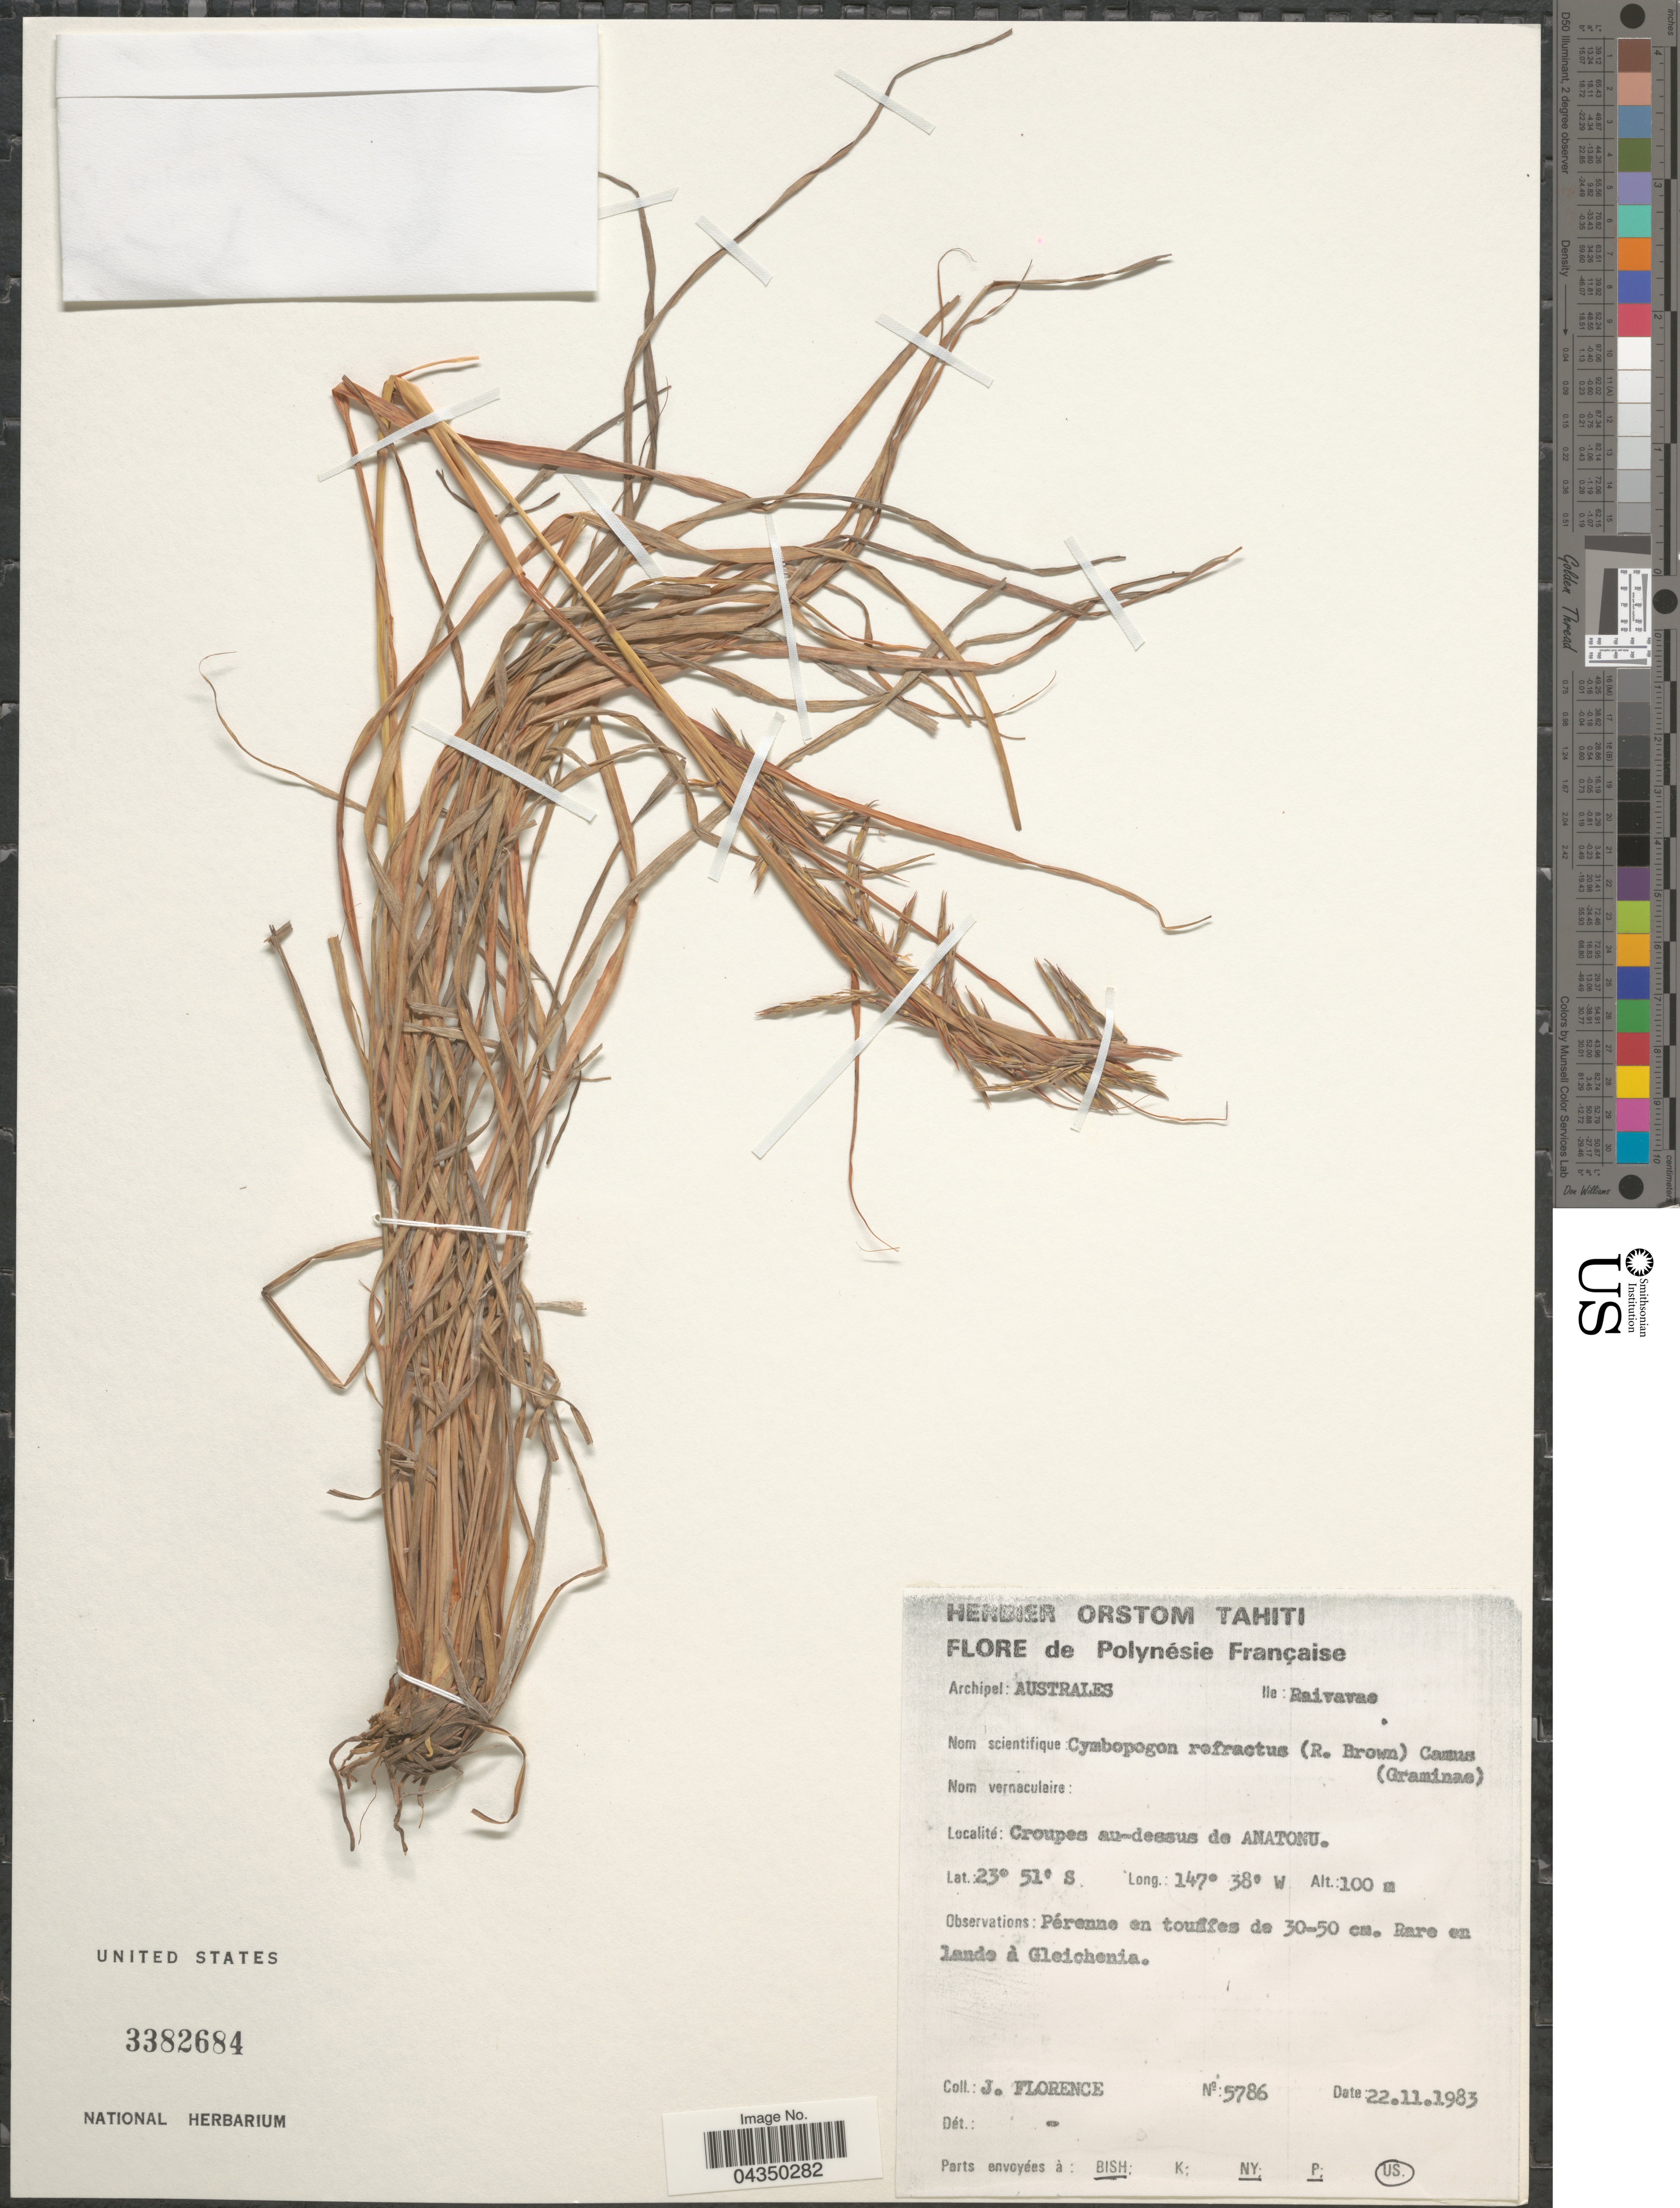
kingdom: Plantae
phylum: Tracheophyta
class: Liliopsida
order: Poales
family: Poaceae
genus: Cymbopogon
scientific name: Cymbopogon refractus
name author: (R. Br.) A. Camus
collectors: J. Florence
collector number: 5786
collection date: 1983-11-22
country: French Polynesia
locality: Polynésie Française. Archipel: Australes. Ile: Raivavae. Groupes au-dessus de Anatonu.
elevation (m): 100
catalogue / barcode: US 3382684